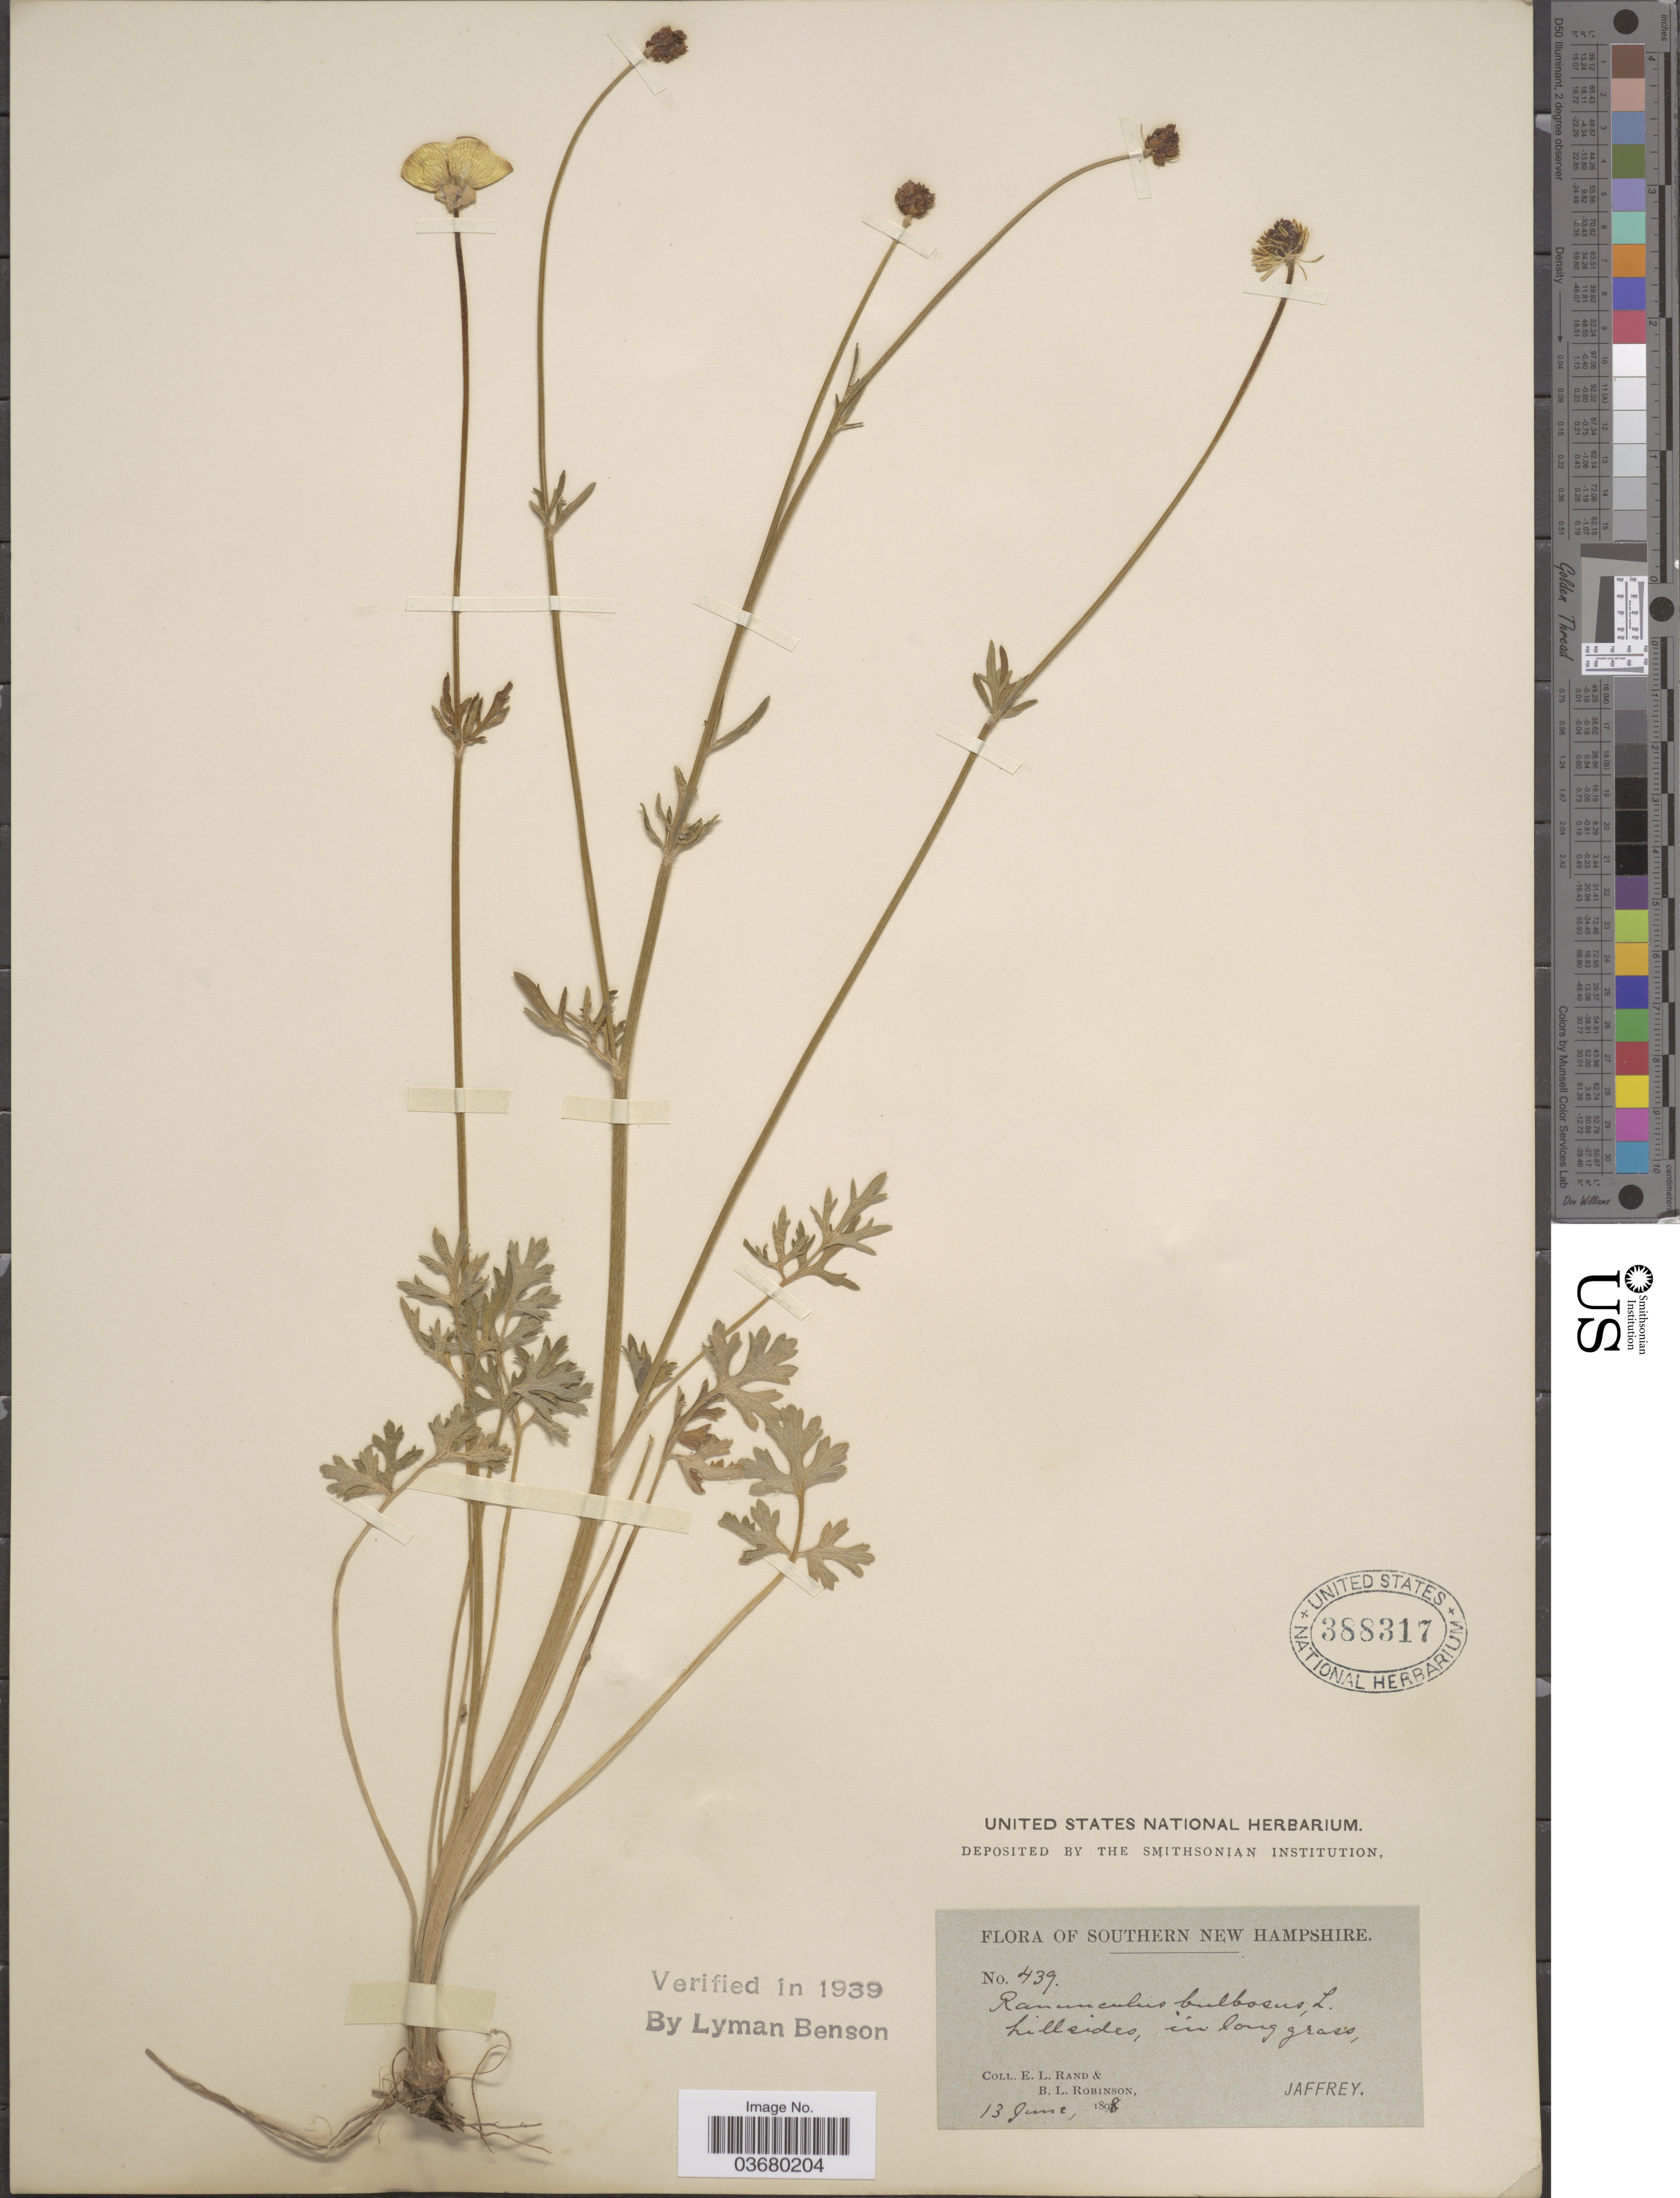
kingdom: Plantae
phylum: Tracheophyta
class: Magnoliopsida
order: Ranunculales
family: Ranunculaceae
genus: Ranunculus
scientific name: Ranunculus bulbosus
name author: L.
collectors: E. Rand & B. L. Robinson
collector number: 439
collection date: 1898-06-13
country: United States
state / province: New Hampshire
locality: Southern New Hampshire. Jaffrey.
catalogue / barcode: US 388317